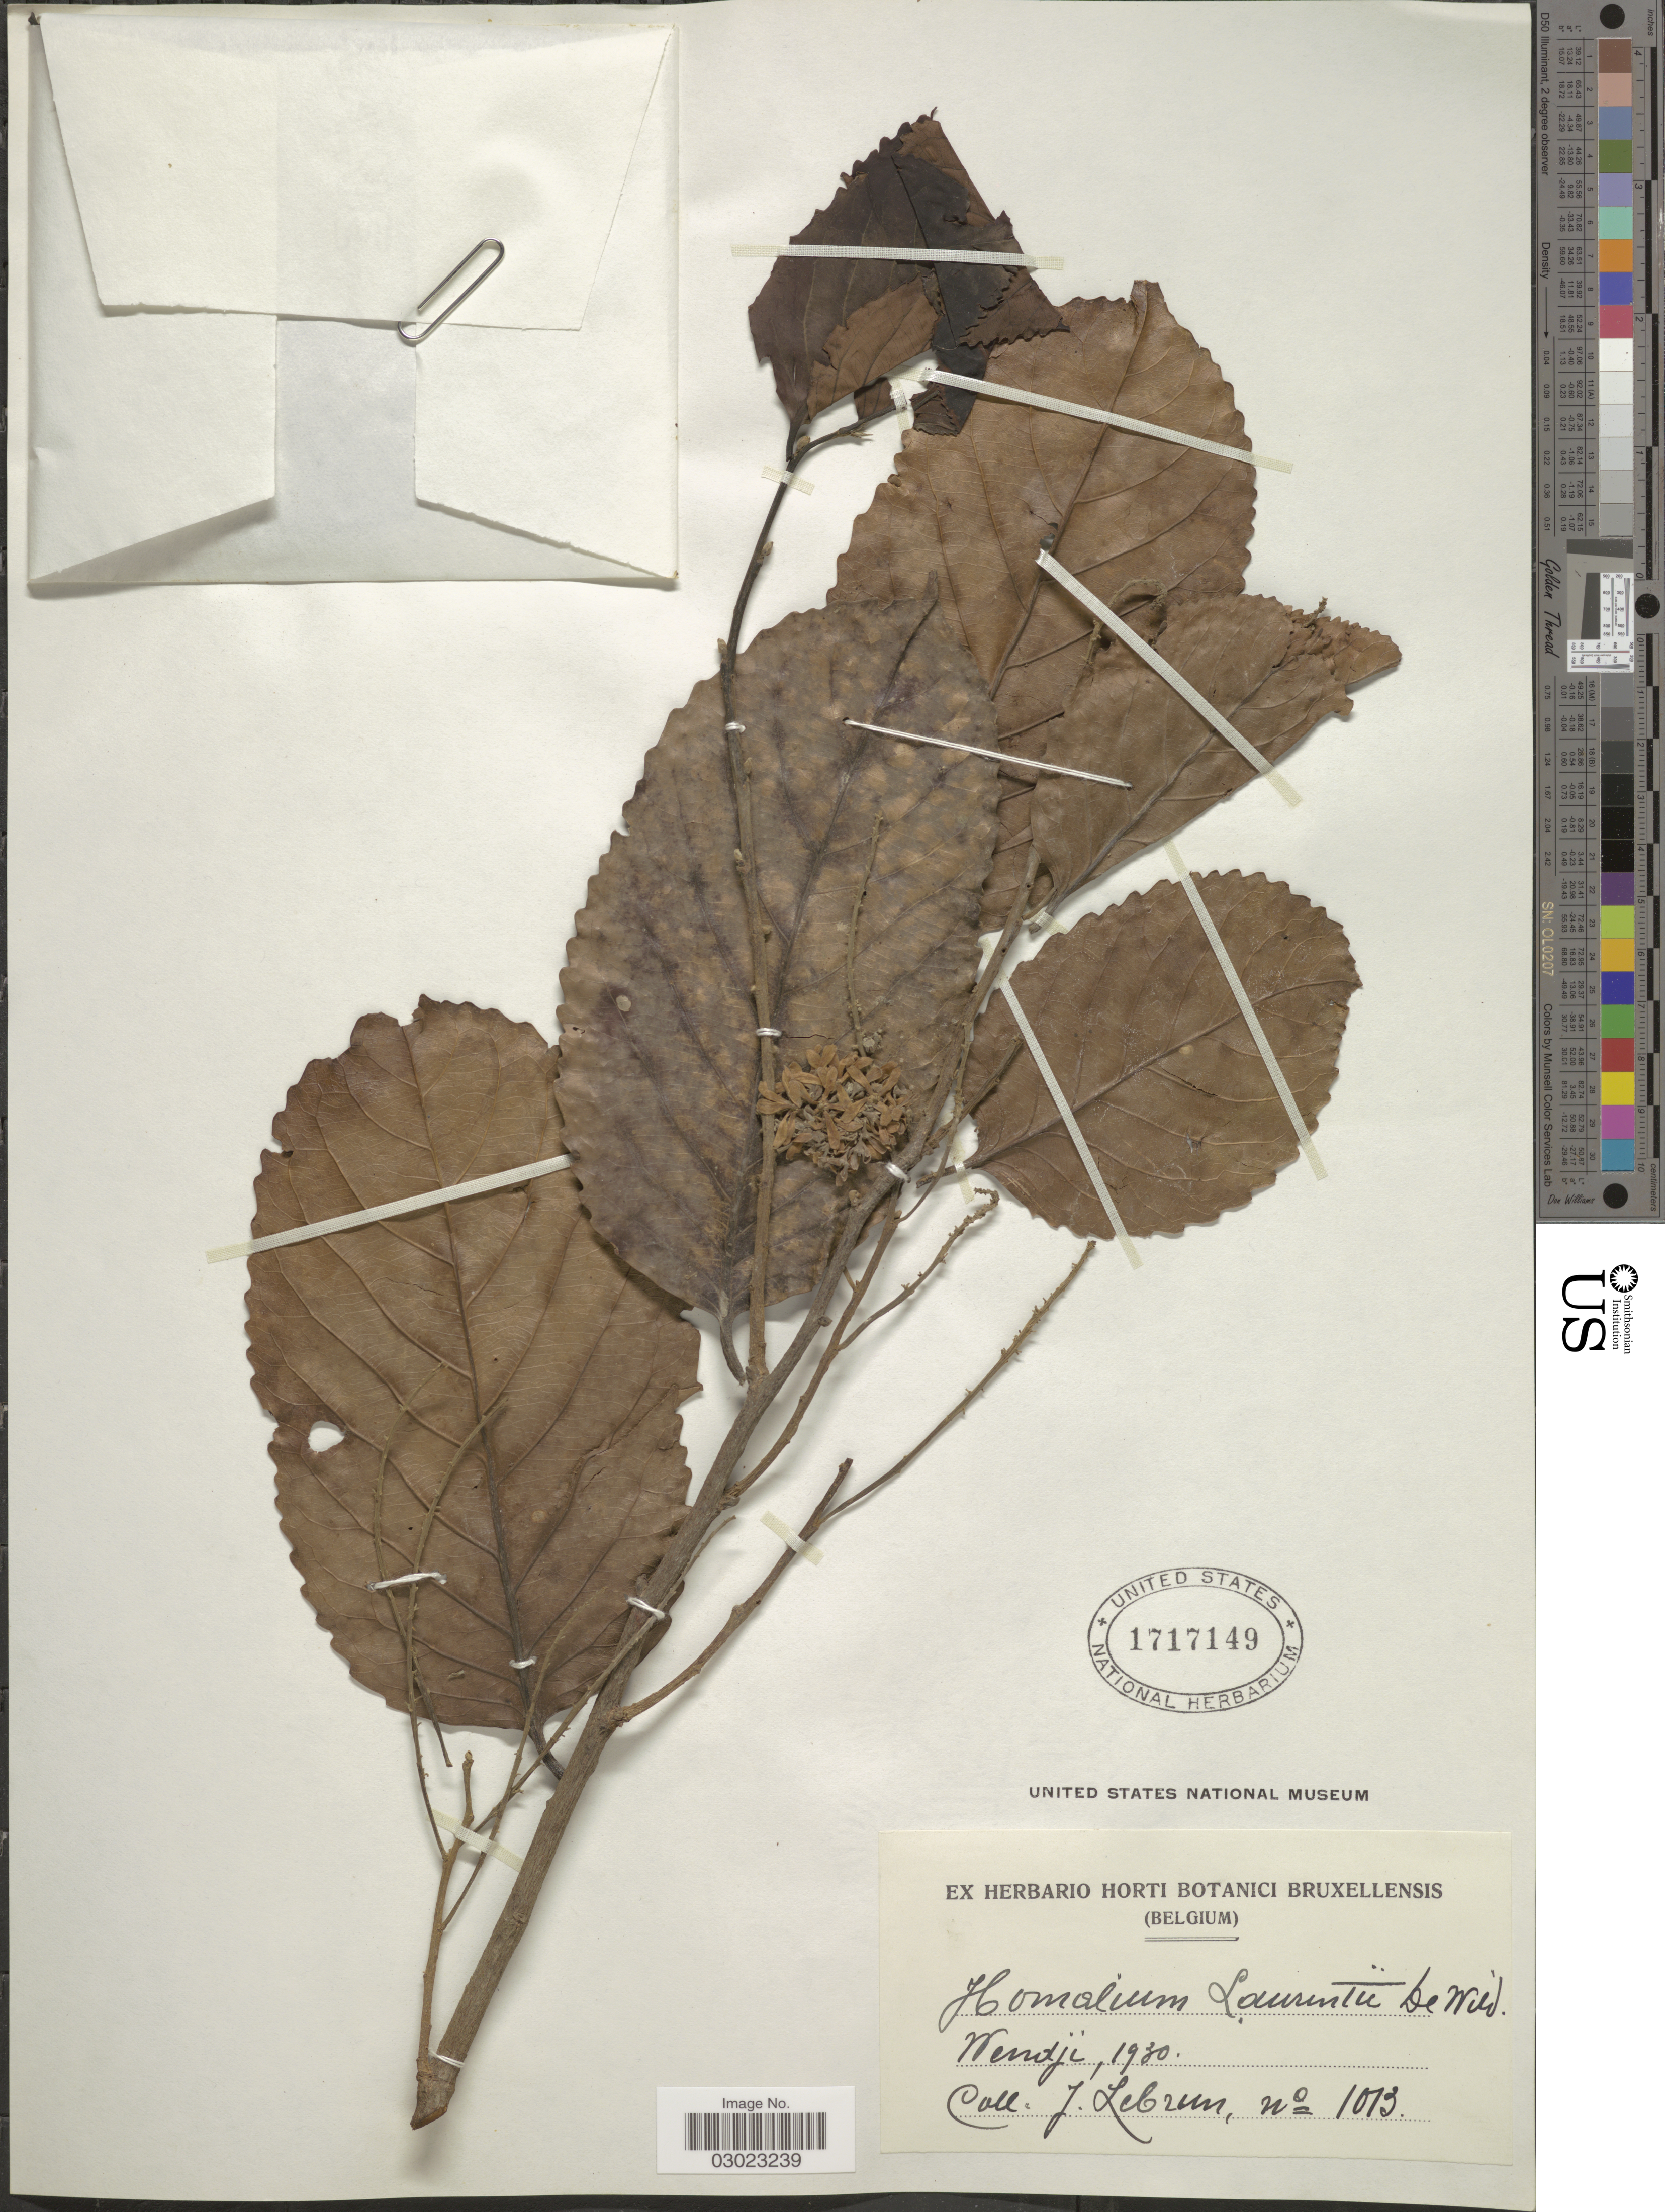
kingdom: Plantae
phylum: Tracheophyta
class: Magnoliopsida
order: Malpighiales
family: Salicaceae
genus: Homalium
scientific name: Homalium laurentii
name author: De Wild.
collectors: J. A. Lebrun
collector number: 1013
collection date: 1930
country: Congo, Democratic Republic of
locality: Wendji.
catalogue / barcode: US 1717149